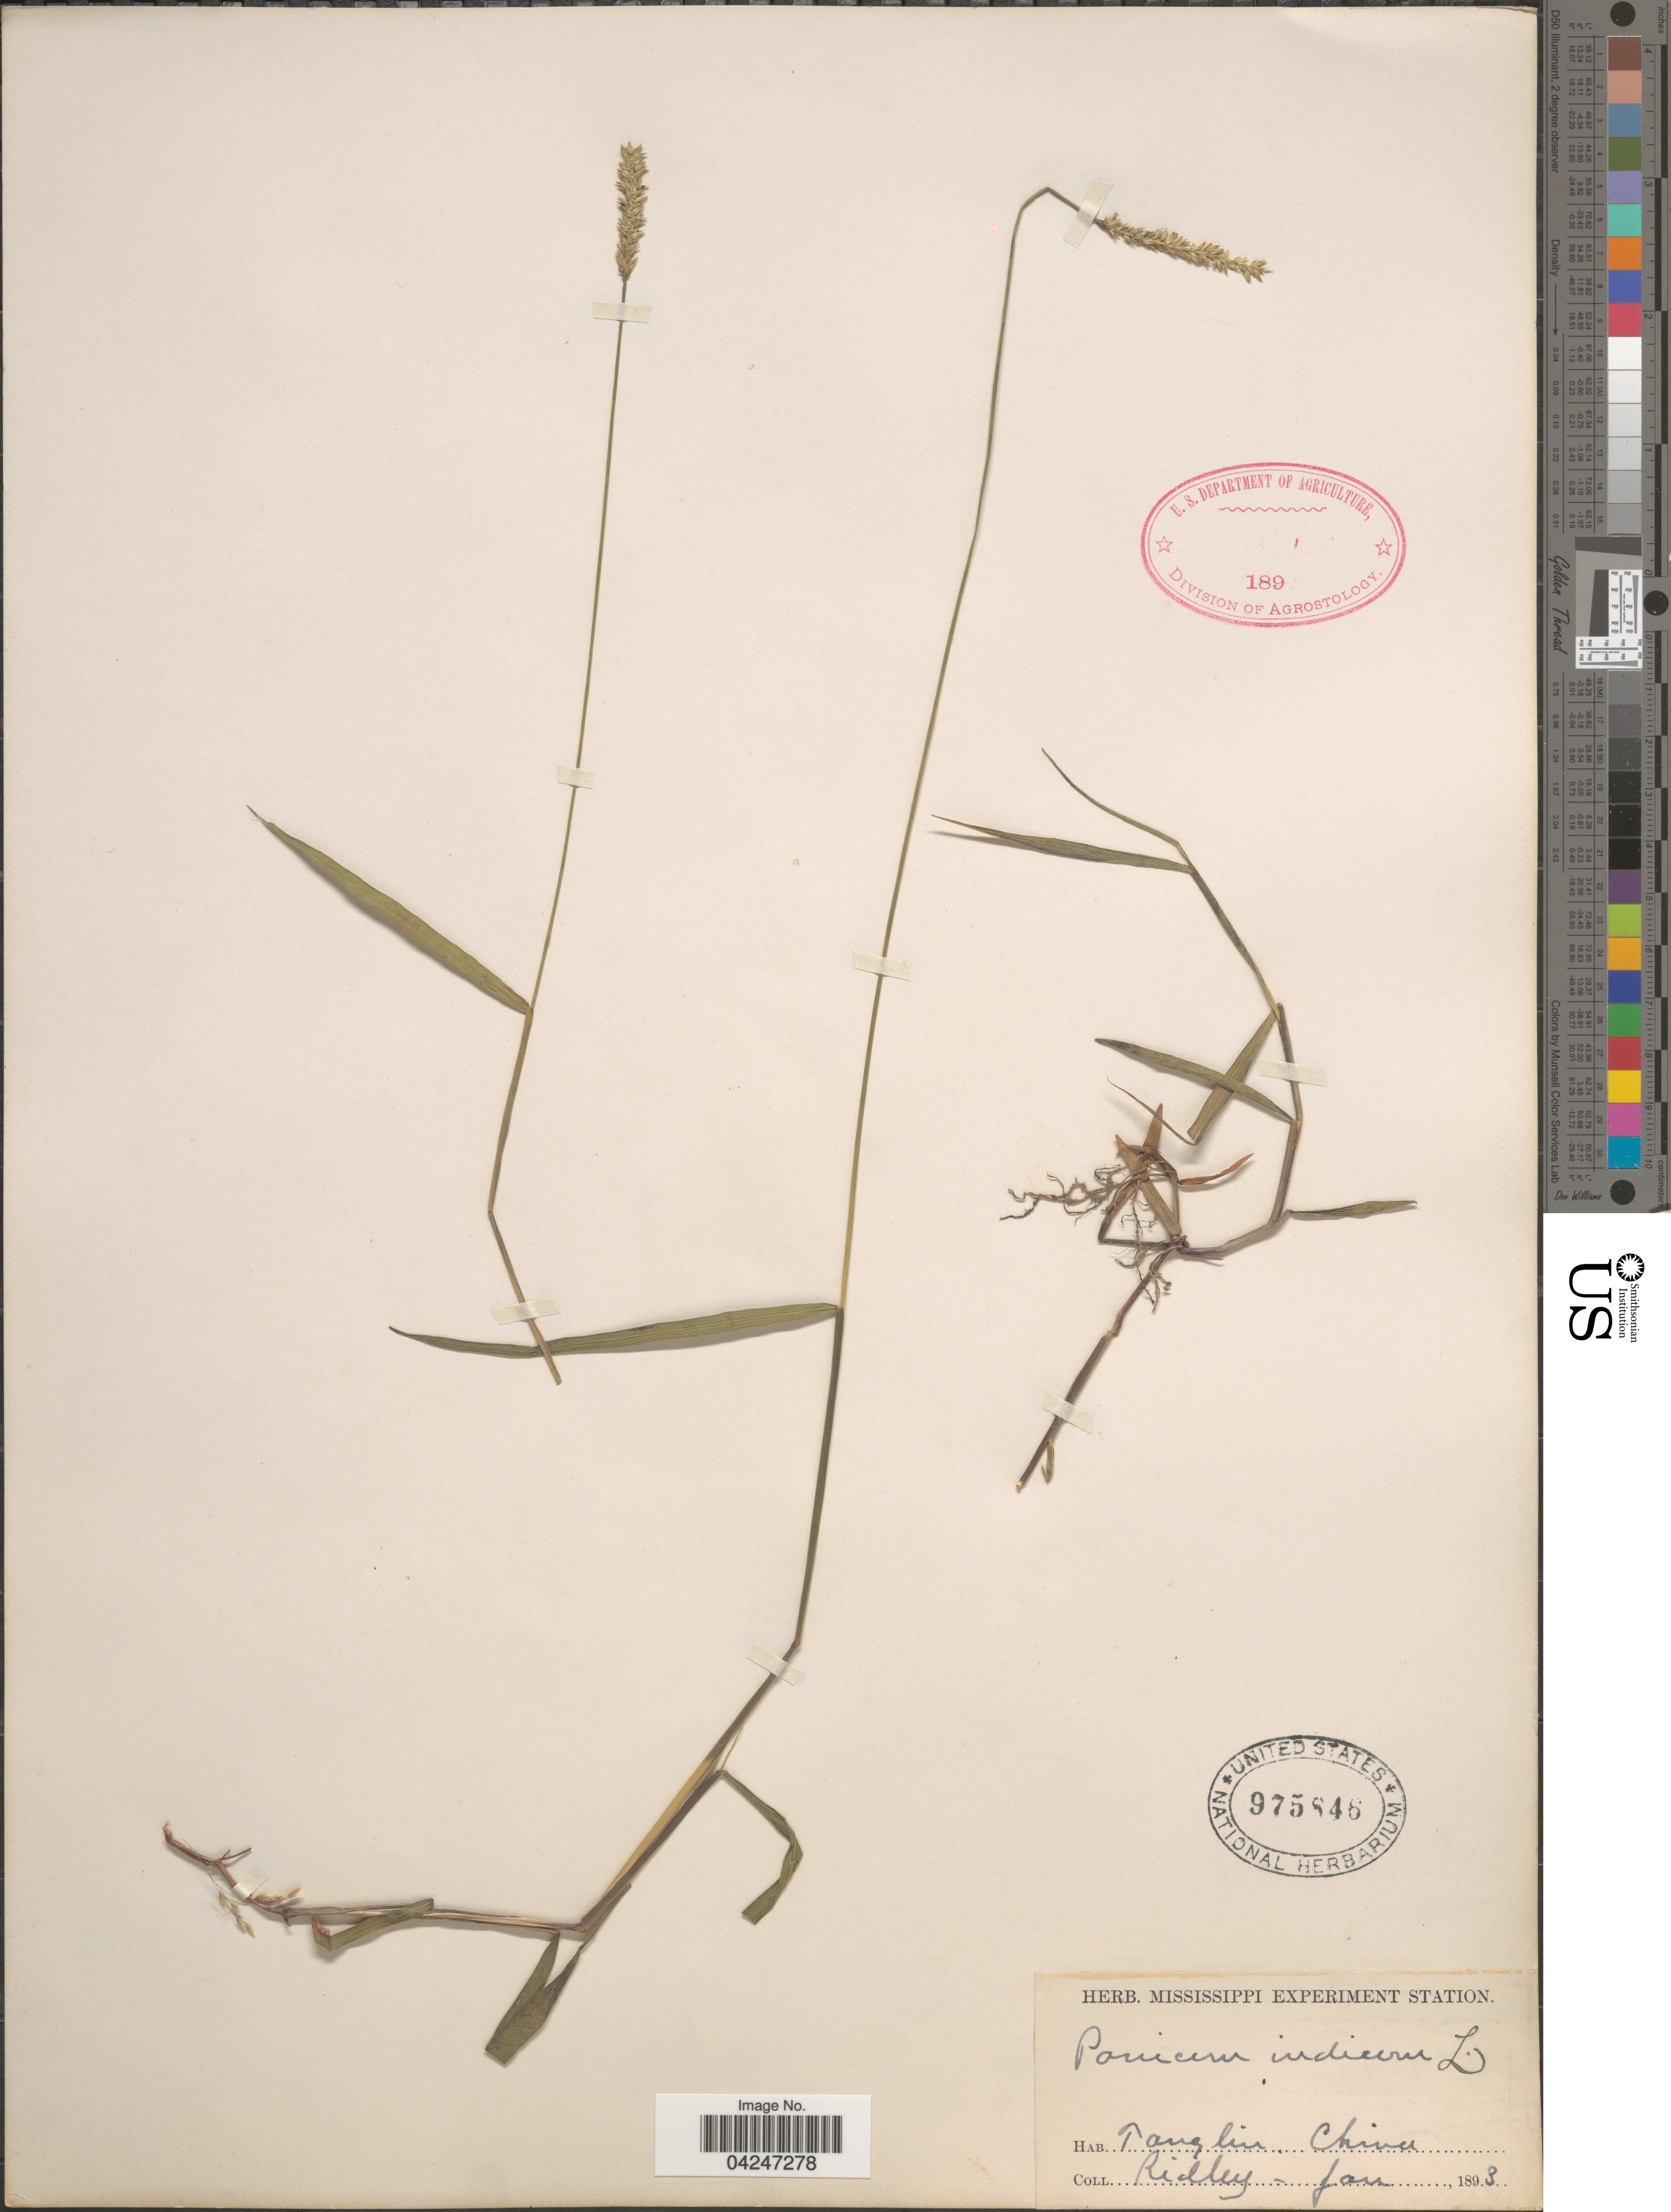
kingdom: Plantae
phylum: Tracheophyta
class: Liliopsida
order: Poales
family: Poaceae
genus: Sacciolepis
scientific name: Sacciolepis indica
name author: (L.) Chase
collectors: -. Ridley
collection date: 1893-01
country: China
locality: Tanglin.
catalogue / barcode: US 975846